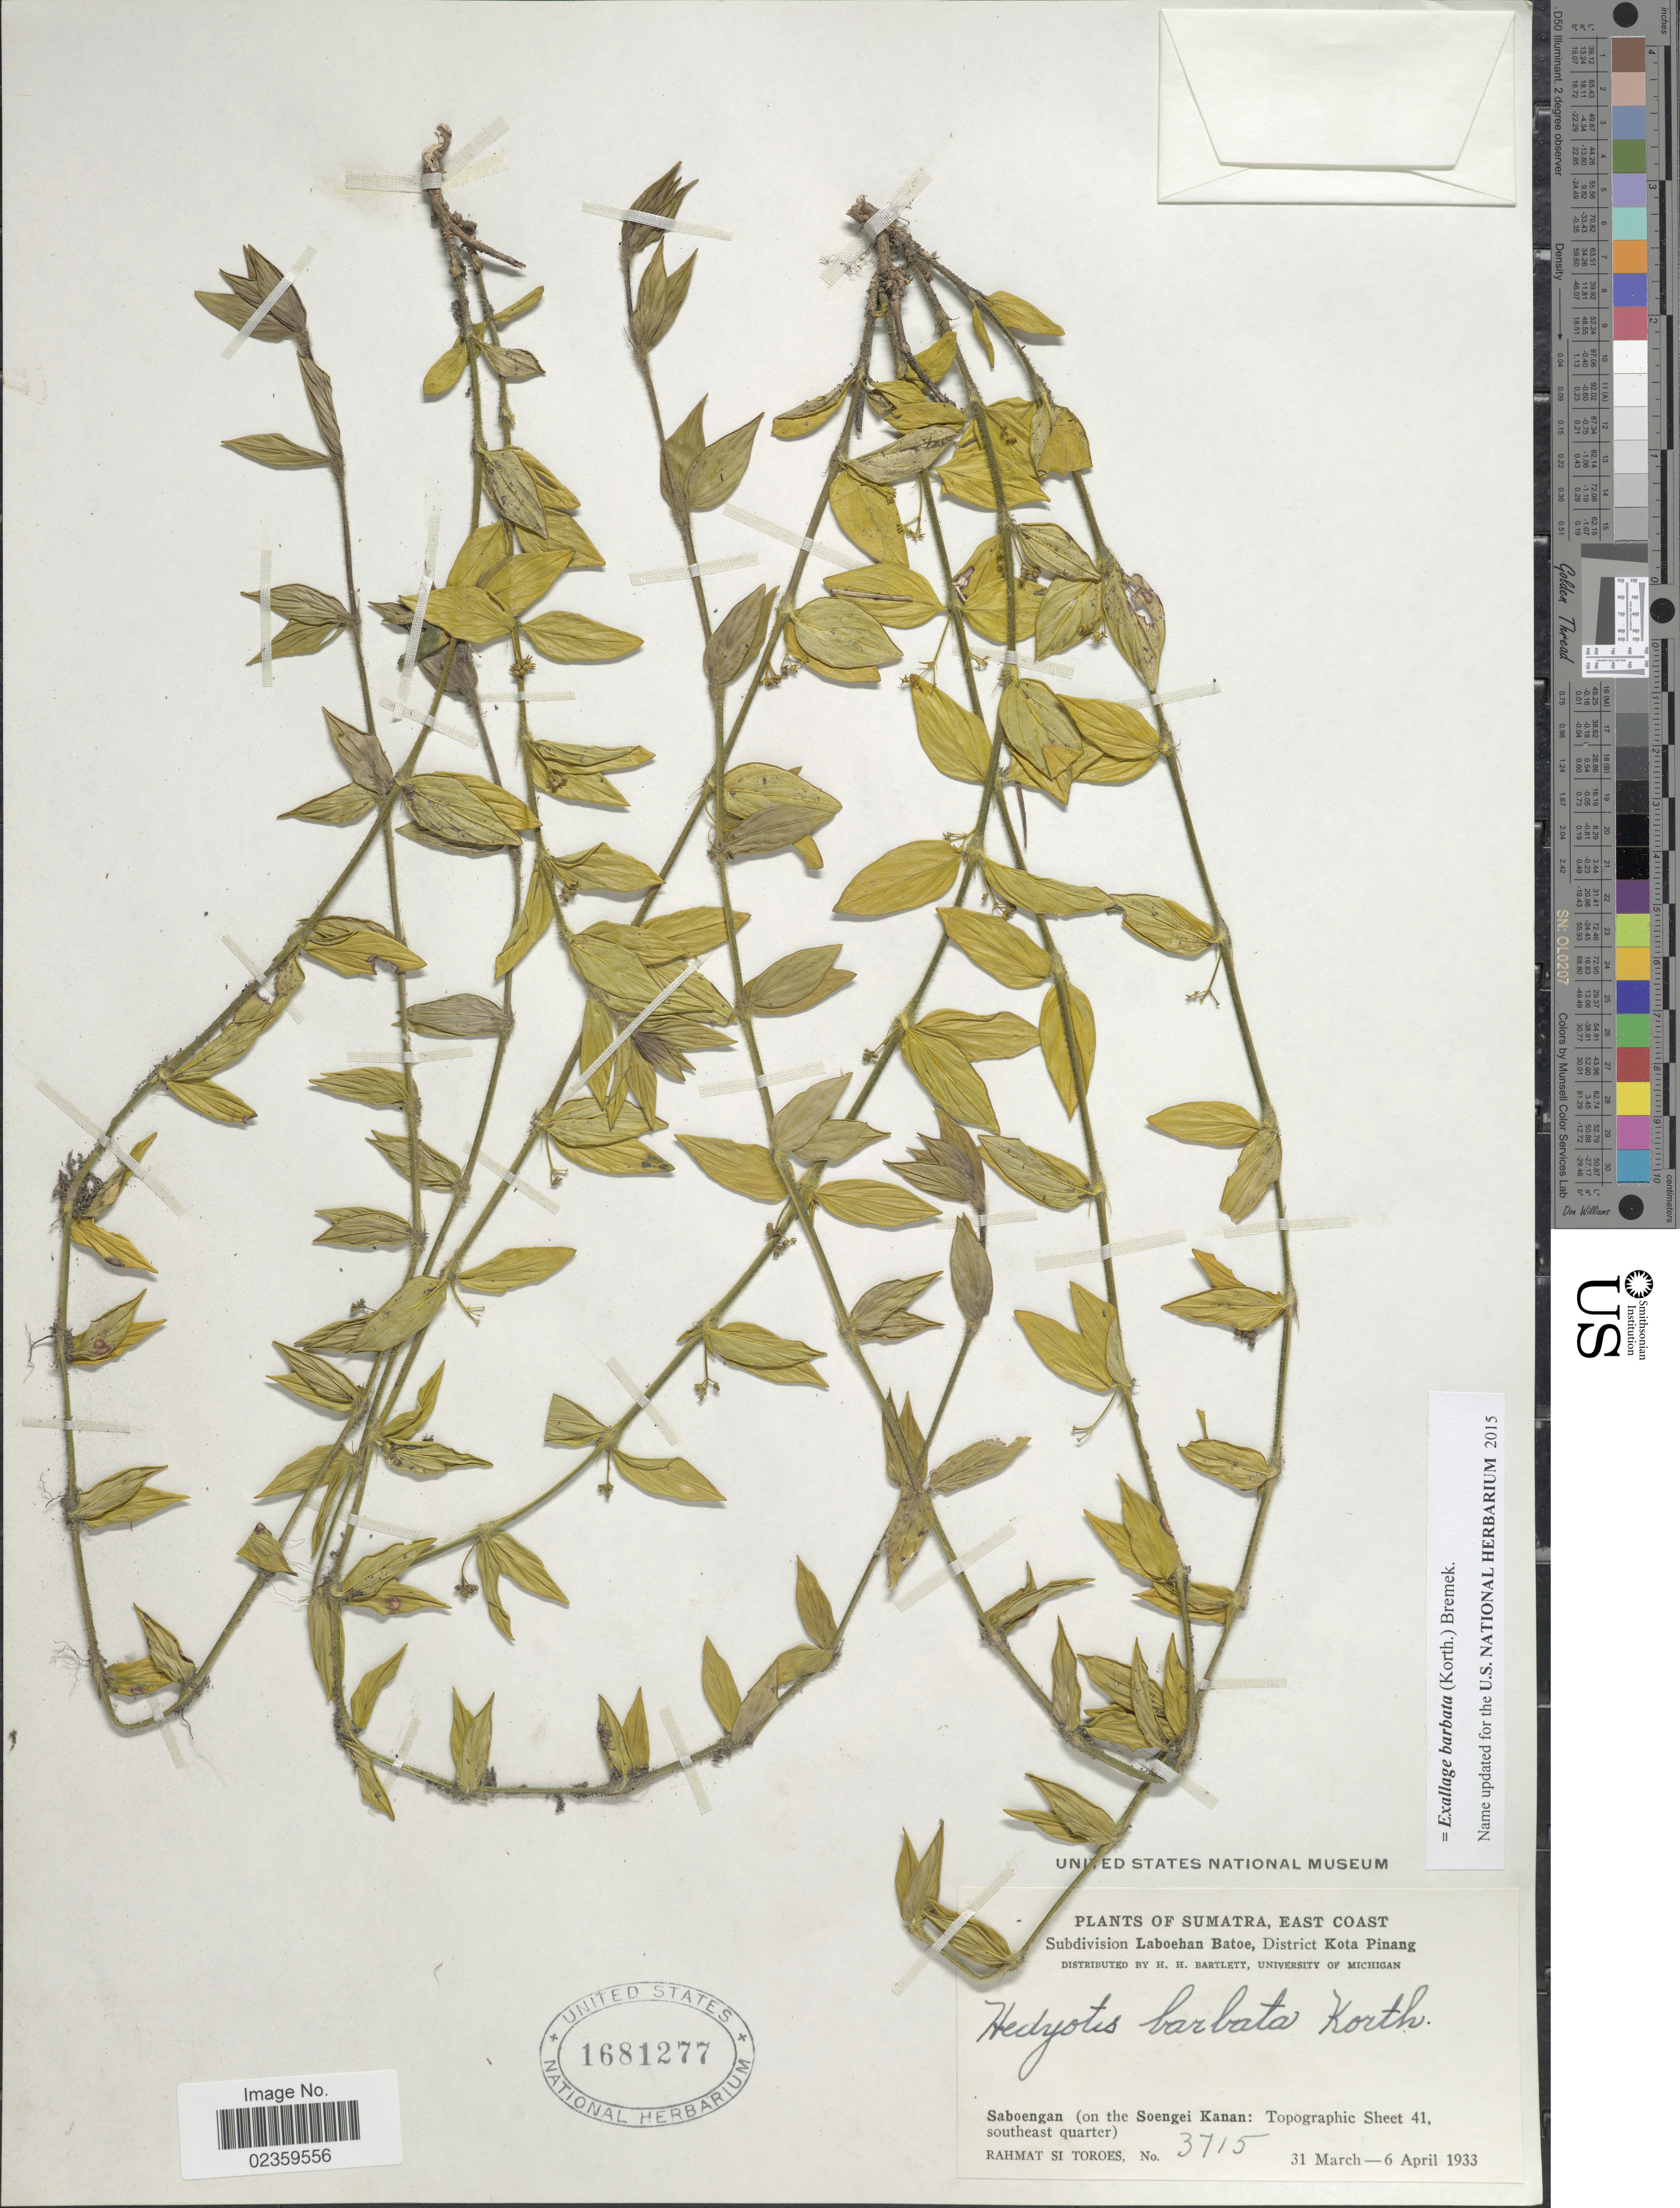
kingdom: Plantae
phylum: Tracheophyta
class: Magnoliopsida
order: Gentianales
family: Rubiaceae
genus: Exallage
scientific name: Exallage barbata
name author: (Korth.) Bremek.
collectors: Rahmat Si Boeea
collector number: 3715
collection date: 1933-03-31/1933-04-06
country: Indonesia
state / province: Sumatra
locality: Sumatra, East Coast. Subdivision Laboehan Batoe, District Kota Pinang. Saboengan (on the Soengei Kanan: Topographic Sheet 41, southeast quarter)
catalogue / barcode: US 1681277